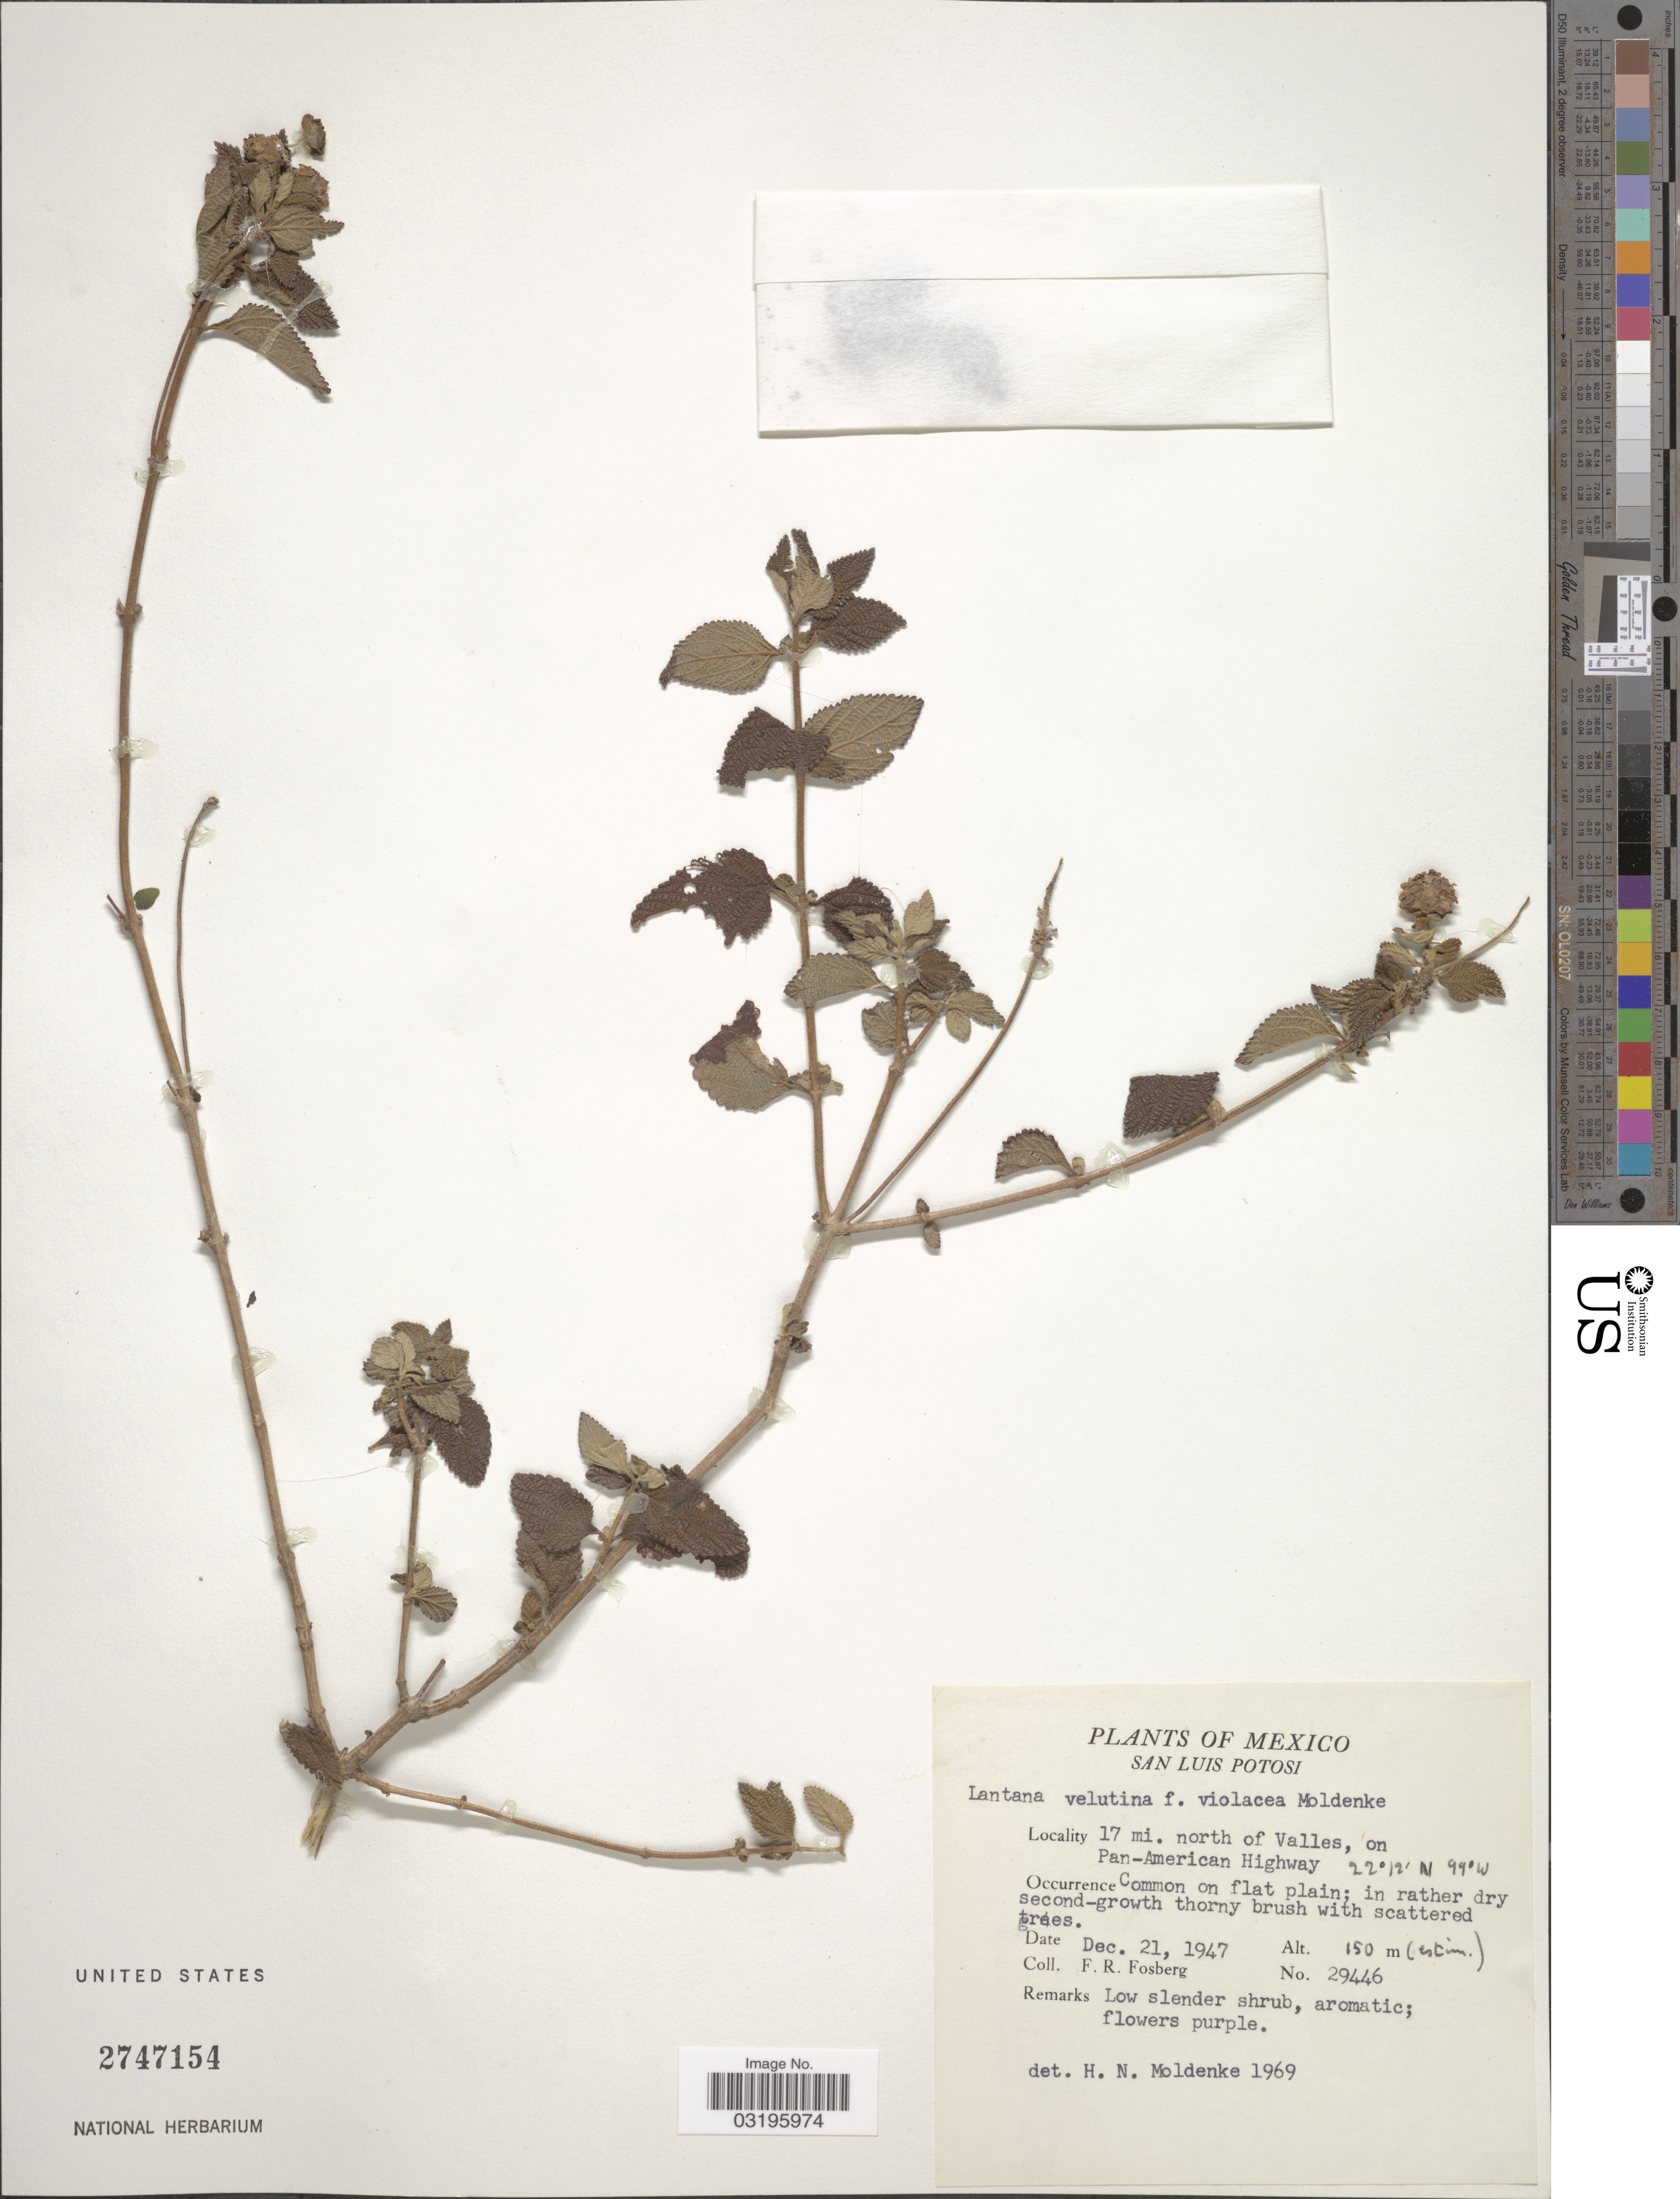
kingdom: Plantae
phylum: Tracheophyta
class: Magnoliopsida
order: Lamiales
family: Verbenaceae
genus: Lantana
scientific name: Lantana velutina f. violacea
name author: Moldenke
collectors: F. R. Fosberg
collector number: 29446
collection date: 1947-12-21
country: Mexico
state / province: San Luis Potosí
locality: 17 mi. north of Valles, on Pan-American Highway.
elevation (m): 150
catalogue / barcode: US 2747154